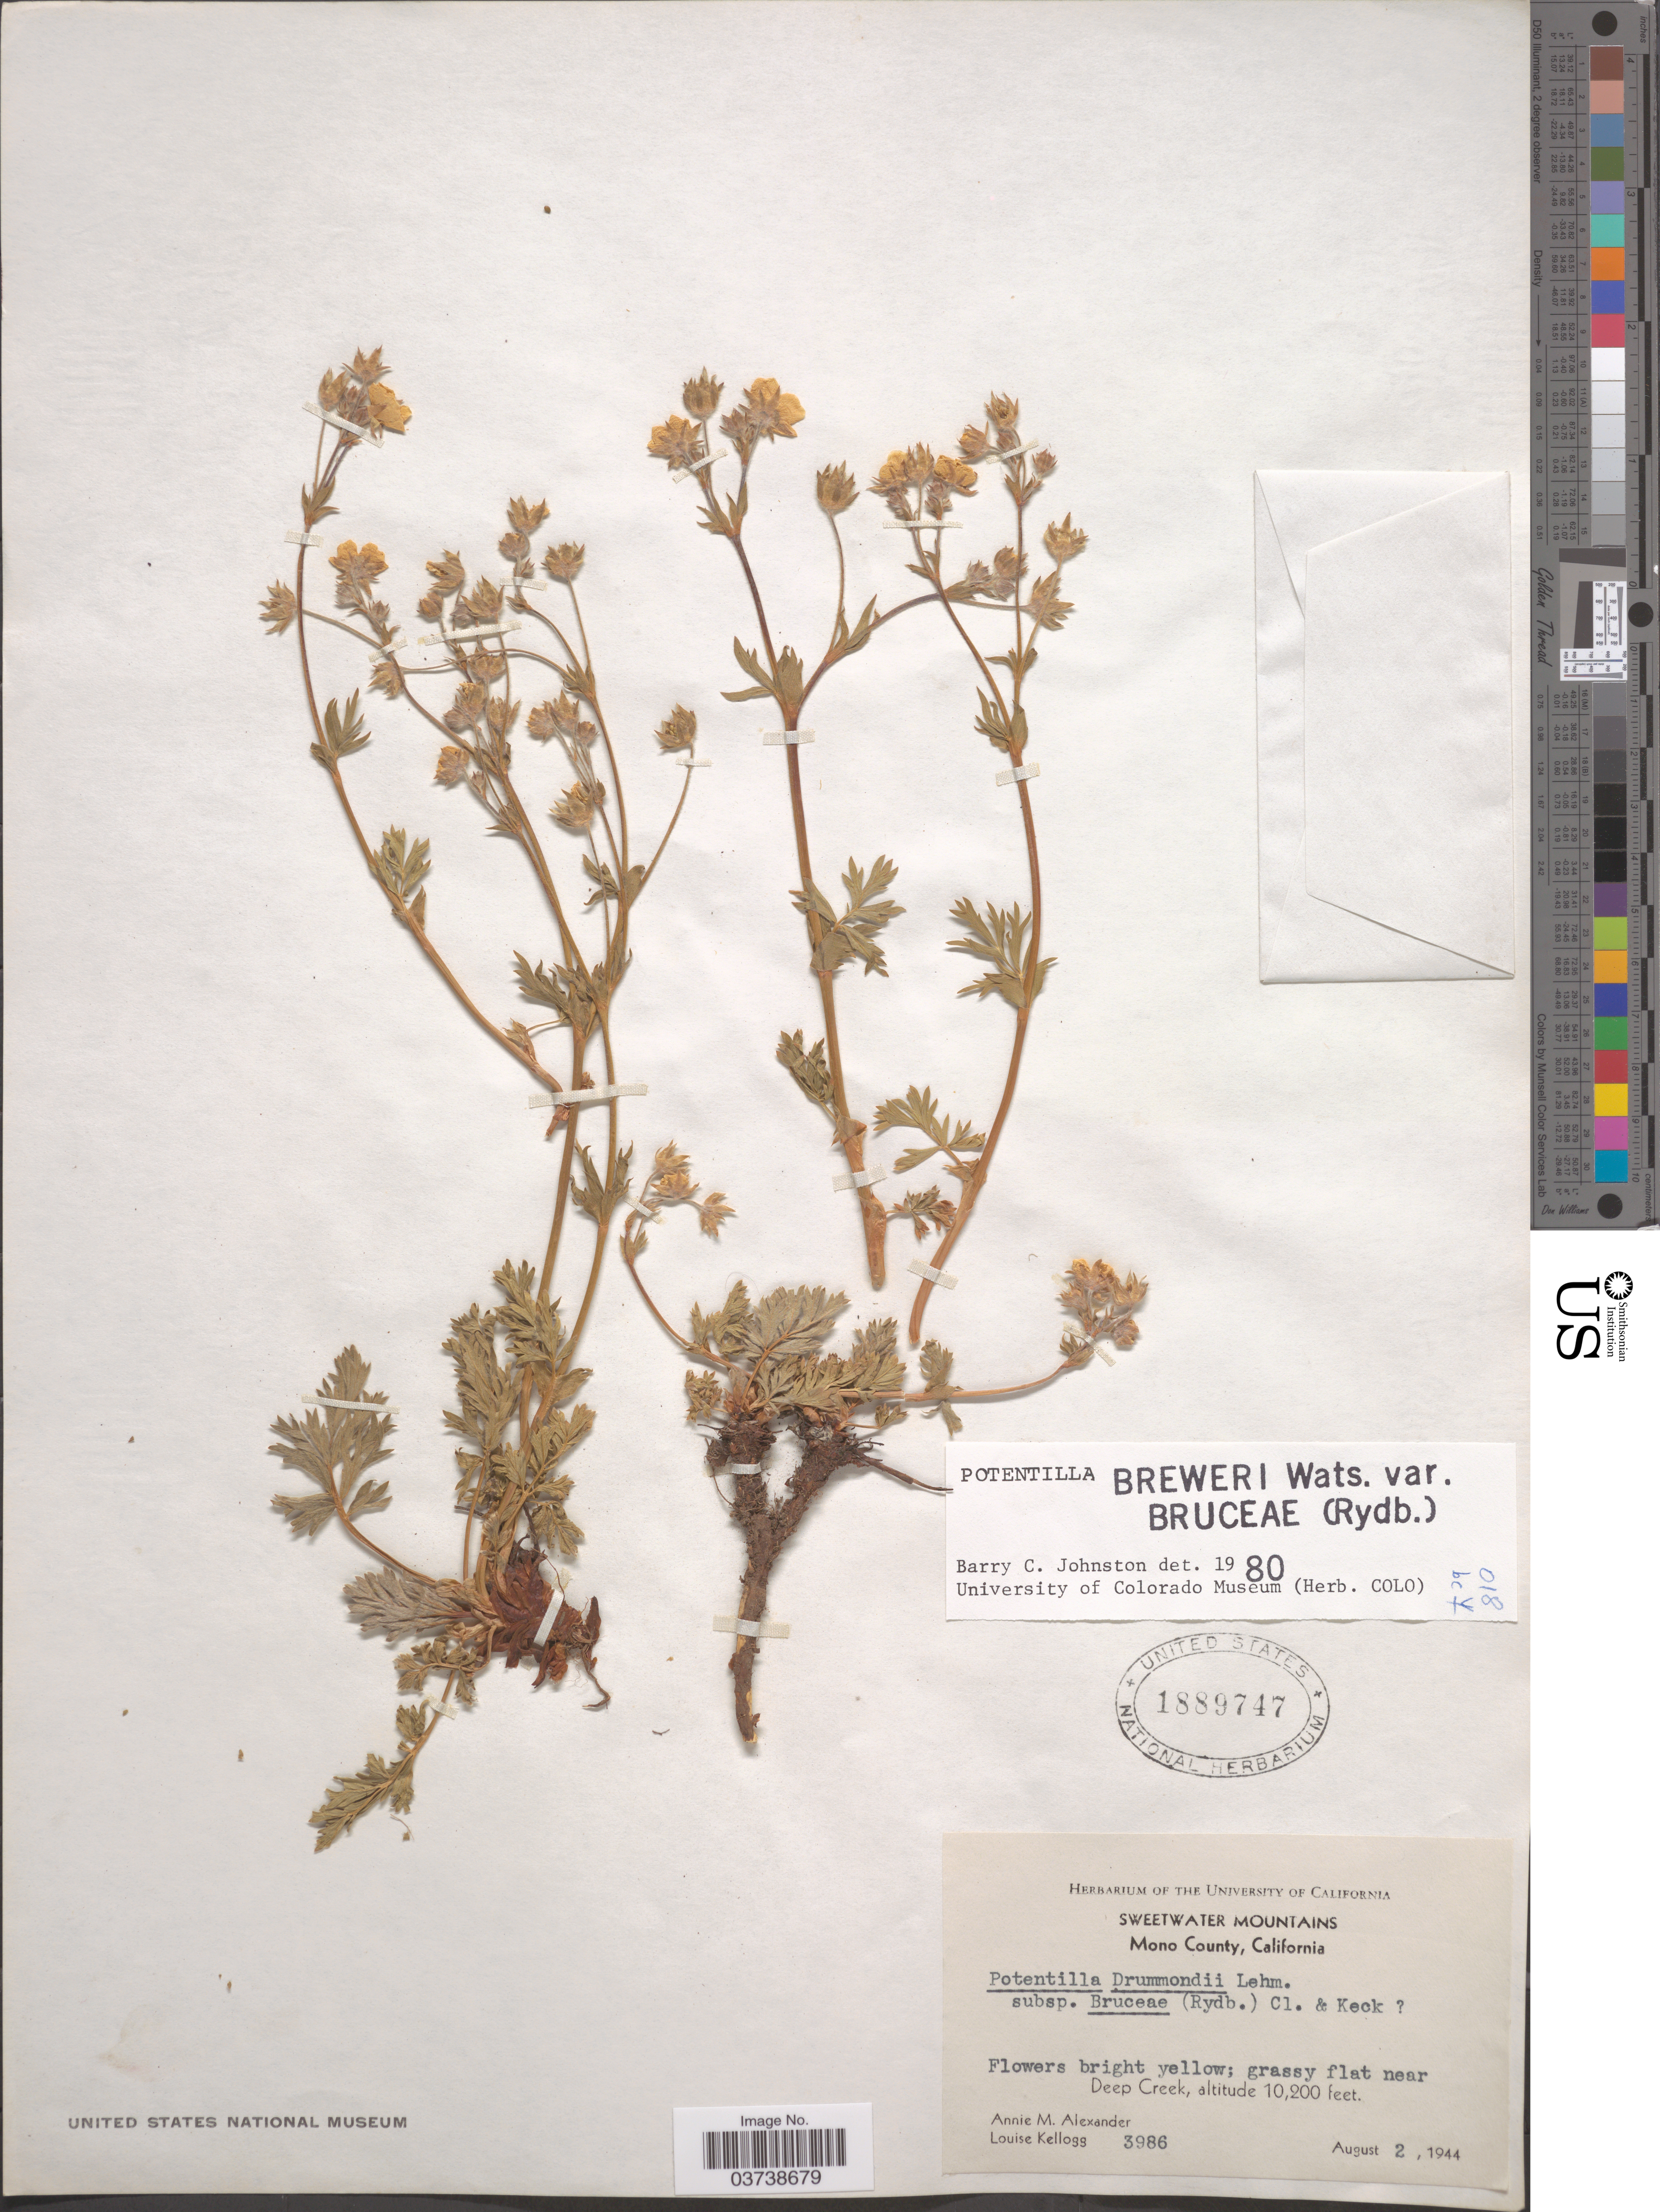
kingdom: Plantae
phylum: Tracheophyta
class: Magnoliopsida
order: Rosales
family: Rosaceae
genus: Potentilla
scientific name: Potentilla bruceae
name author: Rydb.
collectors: A. M. Alexander & L. Kellogg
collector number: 3986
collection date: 1944-08-02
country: United States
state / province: California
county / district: Mono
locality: Sweetwater Mountains. Mono County. Near Deep Creek.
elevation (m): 3109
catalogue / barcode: US 1889747